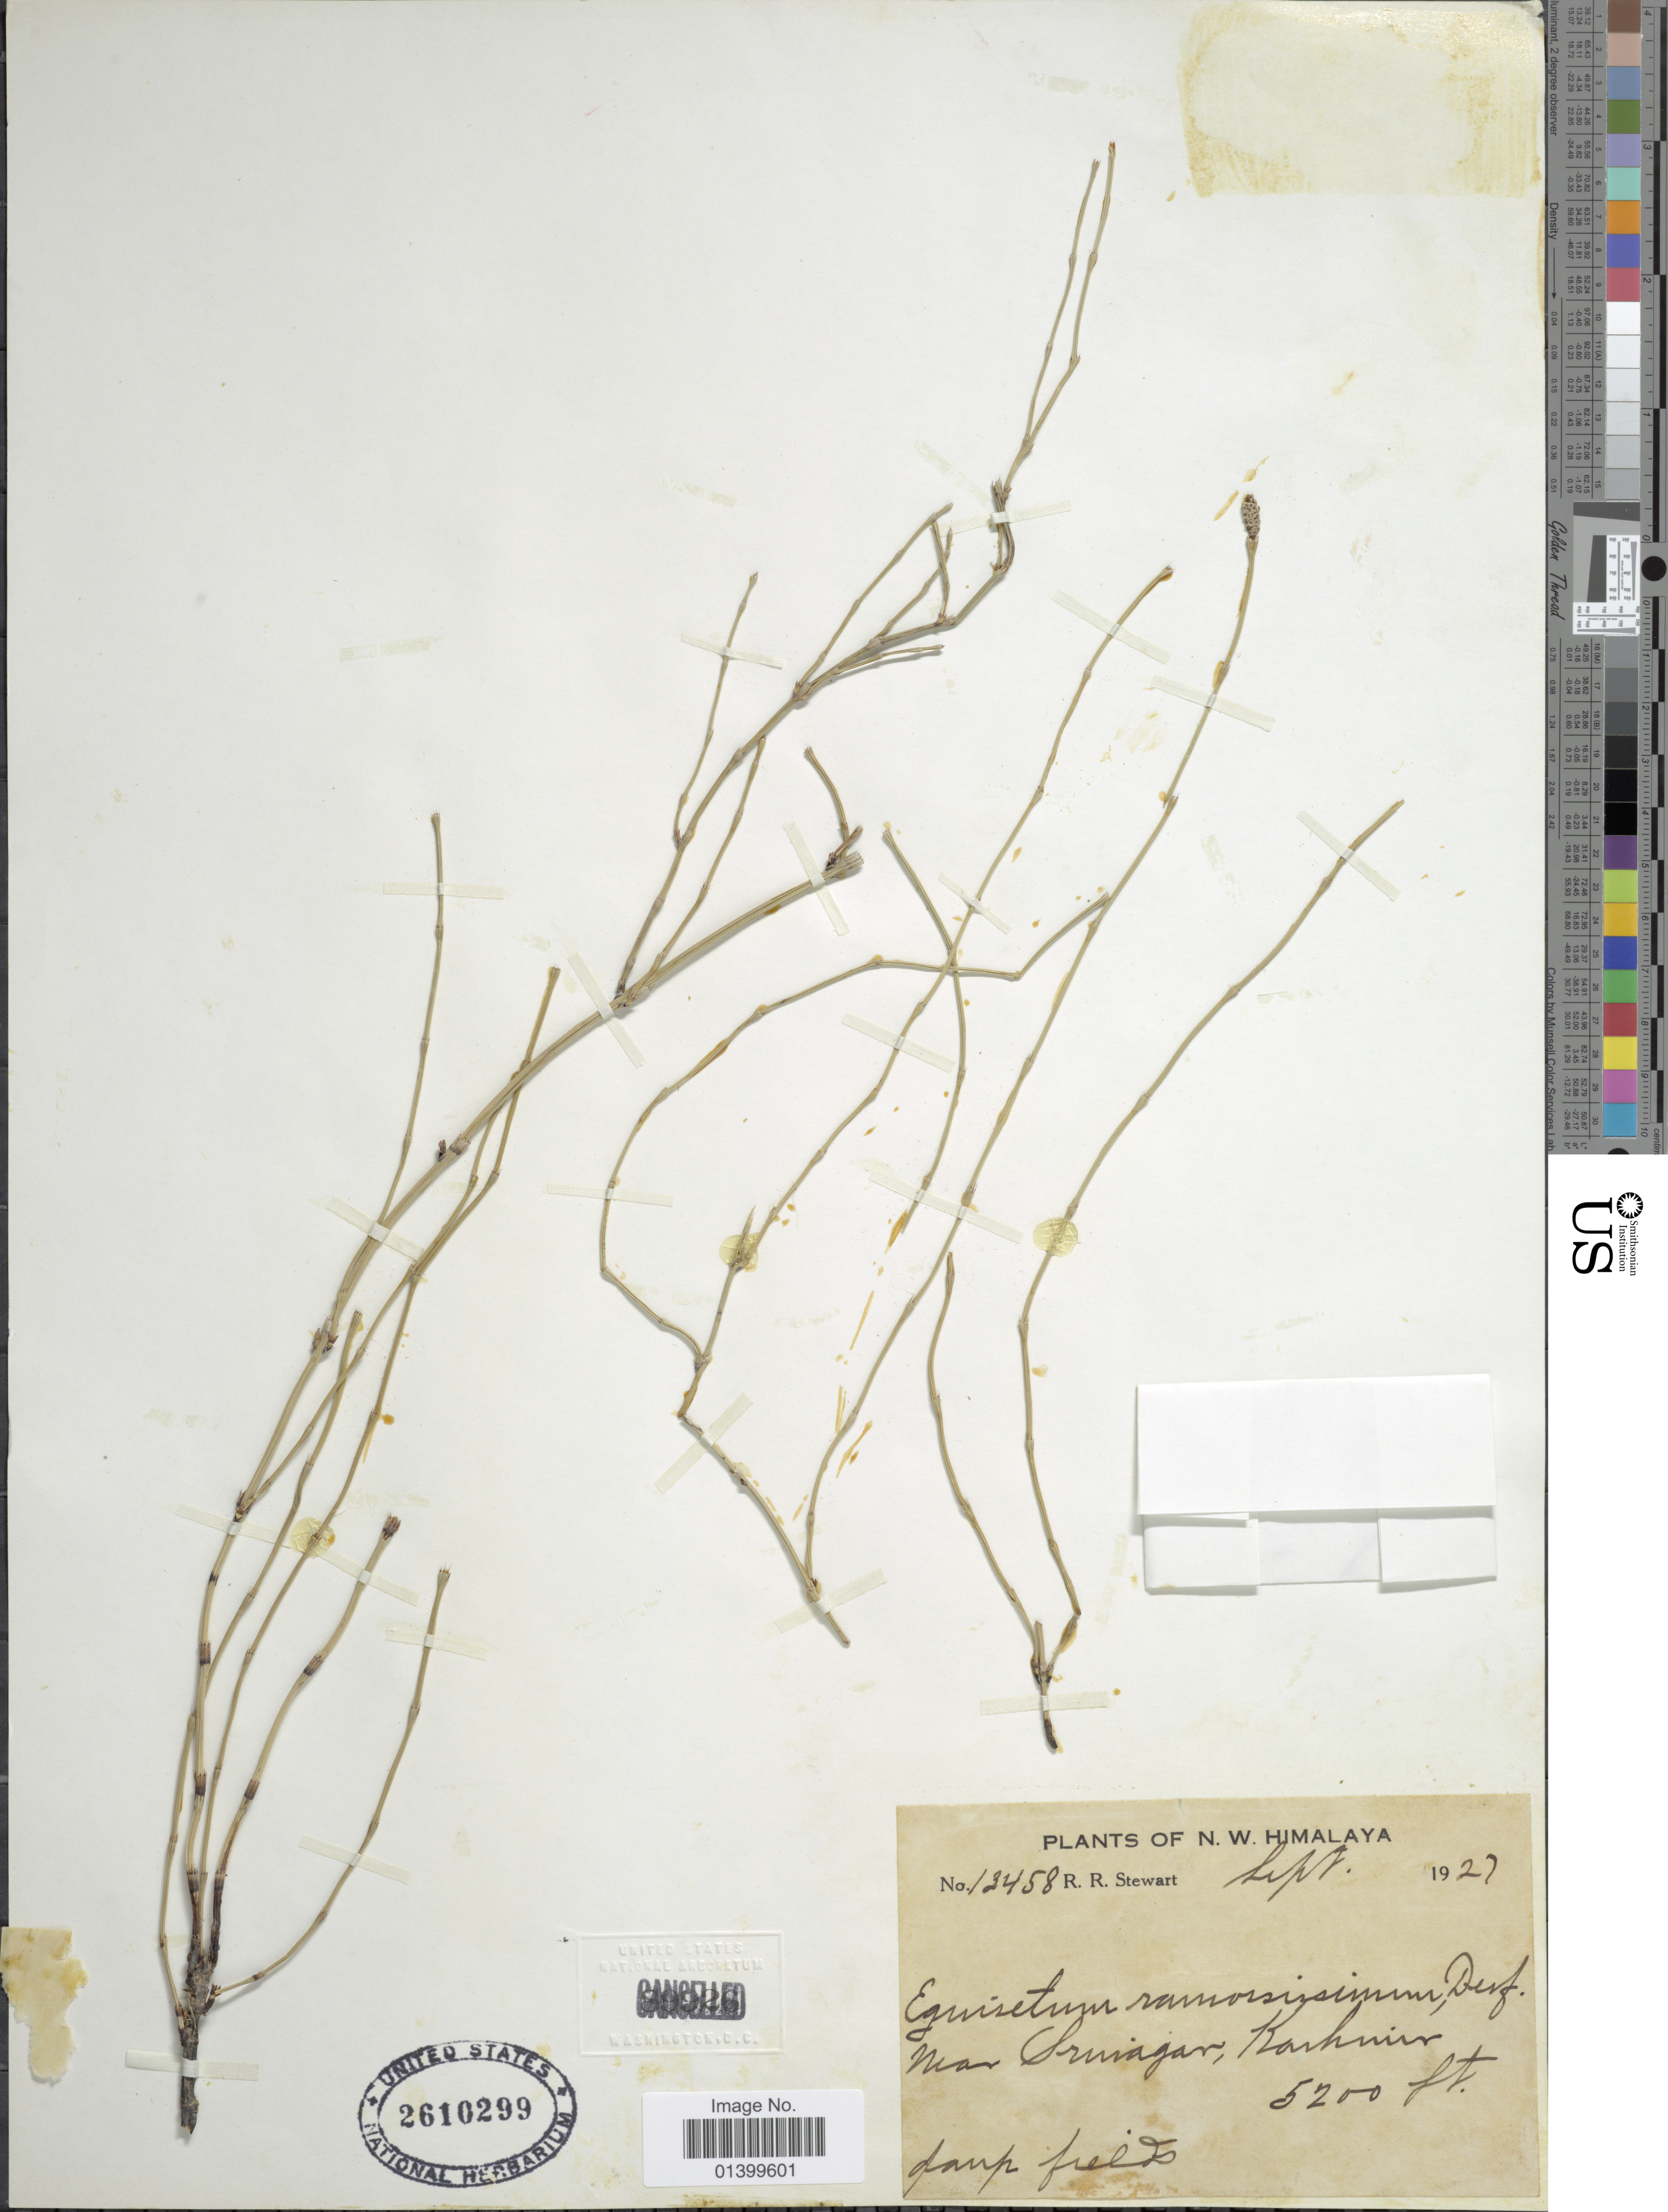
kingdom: Plantae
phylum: Tracheophyta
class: Polypodiopsida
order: Equisetales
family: Equisetaceae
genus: Equisetum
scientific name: Equisetum ramosissimum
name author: Desf.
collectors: R. R. Stewart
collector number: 13458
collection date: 1927-09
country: India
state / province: Jammu and Kashmir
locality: Plants of N.W. Himalaya. Near Srinagar, Kahsmir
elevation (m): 1585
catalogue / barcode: US 2610299